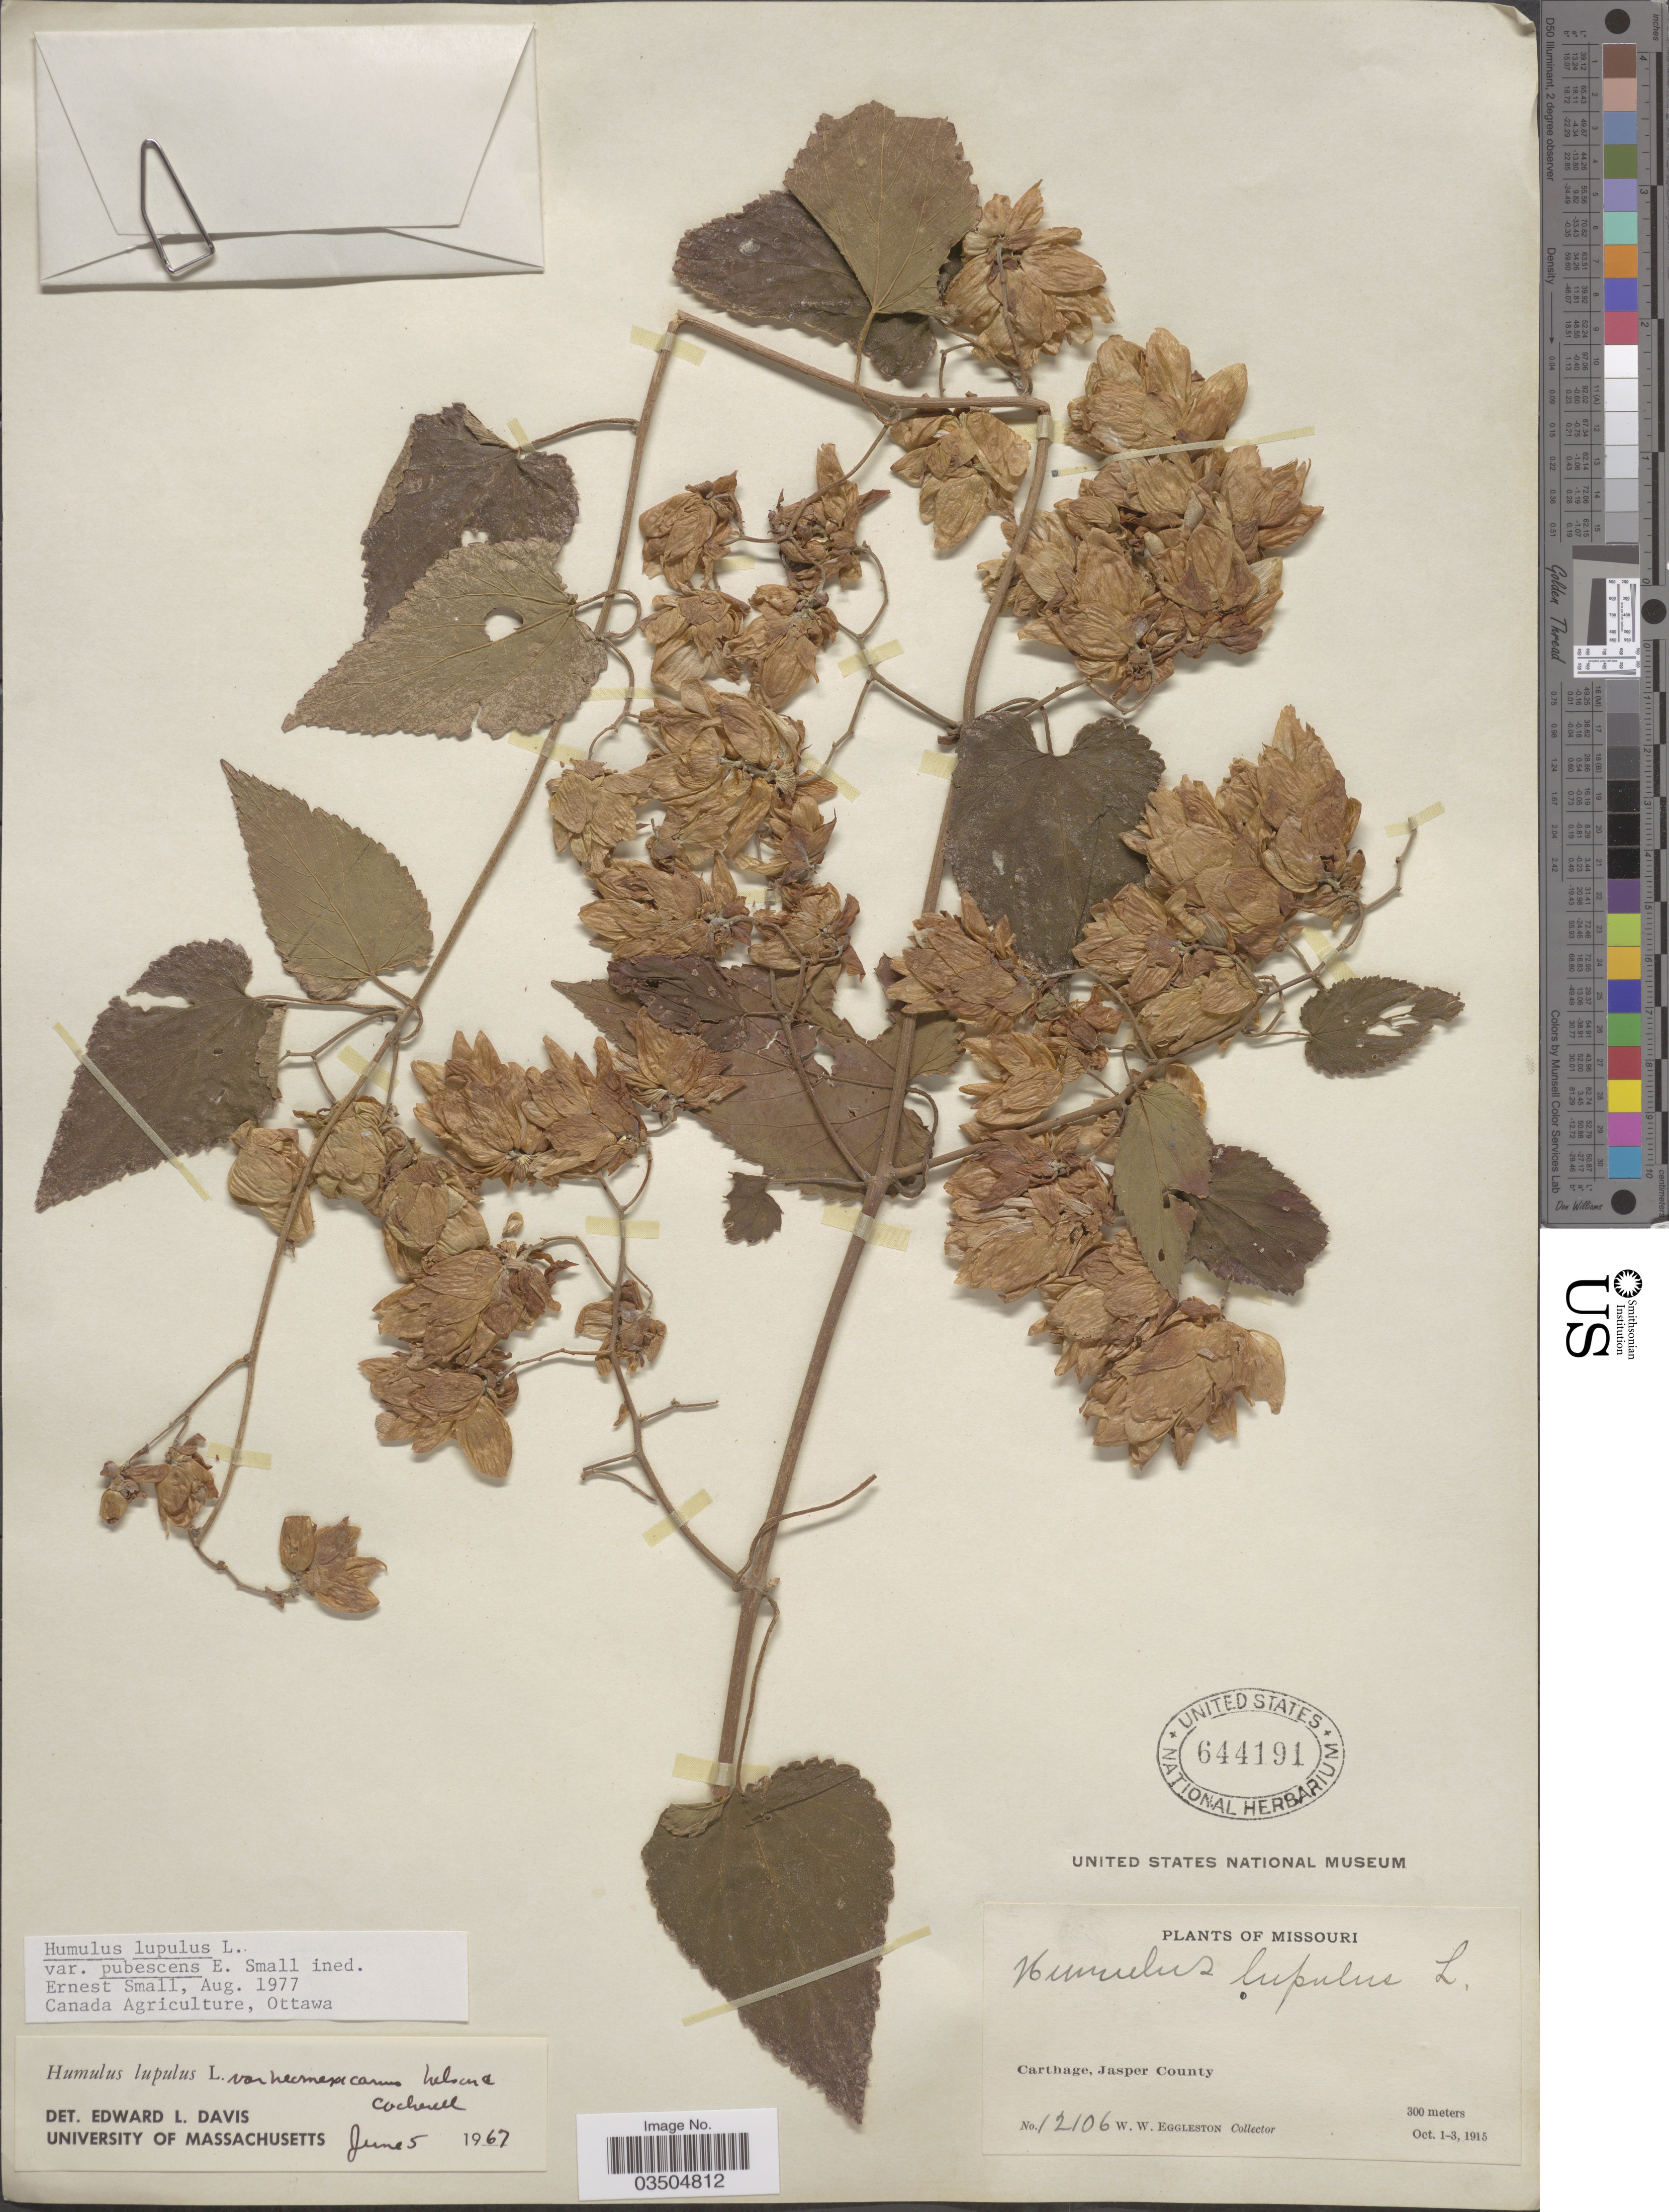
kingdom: Plantae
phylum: Tracheophyta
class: Magnoliopsida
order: Rosales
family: Cannabaceae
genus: Humulus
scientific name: Humulus pubescens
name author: (Small) Tembrock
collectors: W. W. Eggleston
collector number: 12106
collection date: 1915-10-01/1915-10-03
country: United States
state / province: Missouri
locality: Carthage, Jasper County.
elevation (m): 300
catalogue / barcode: US 644191